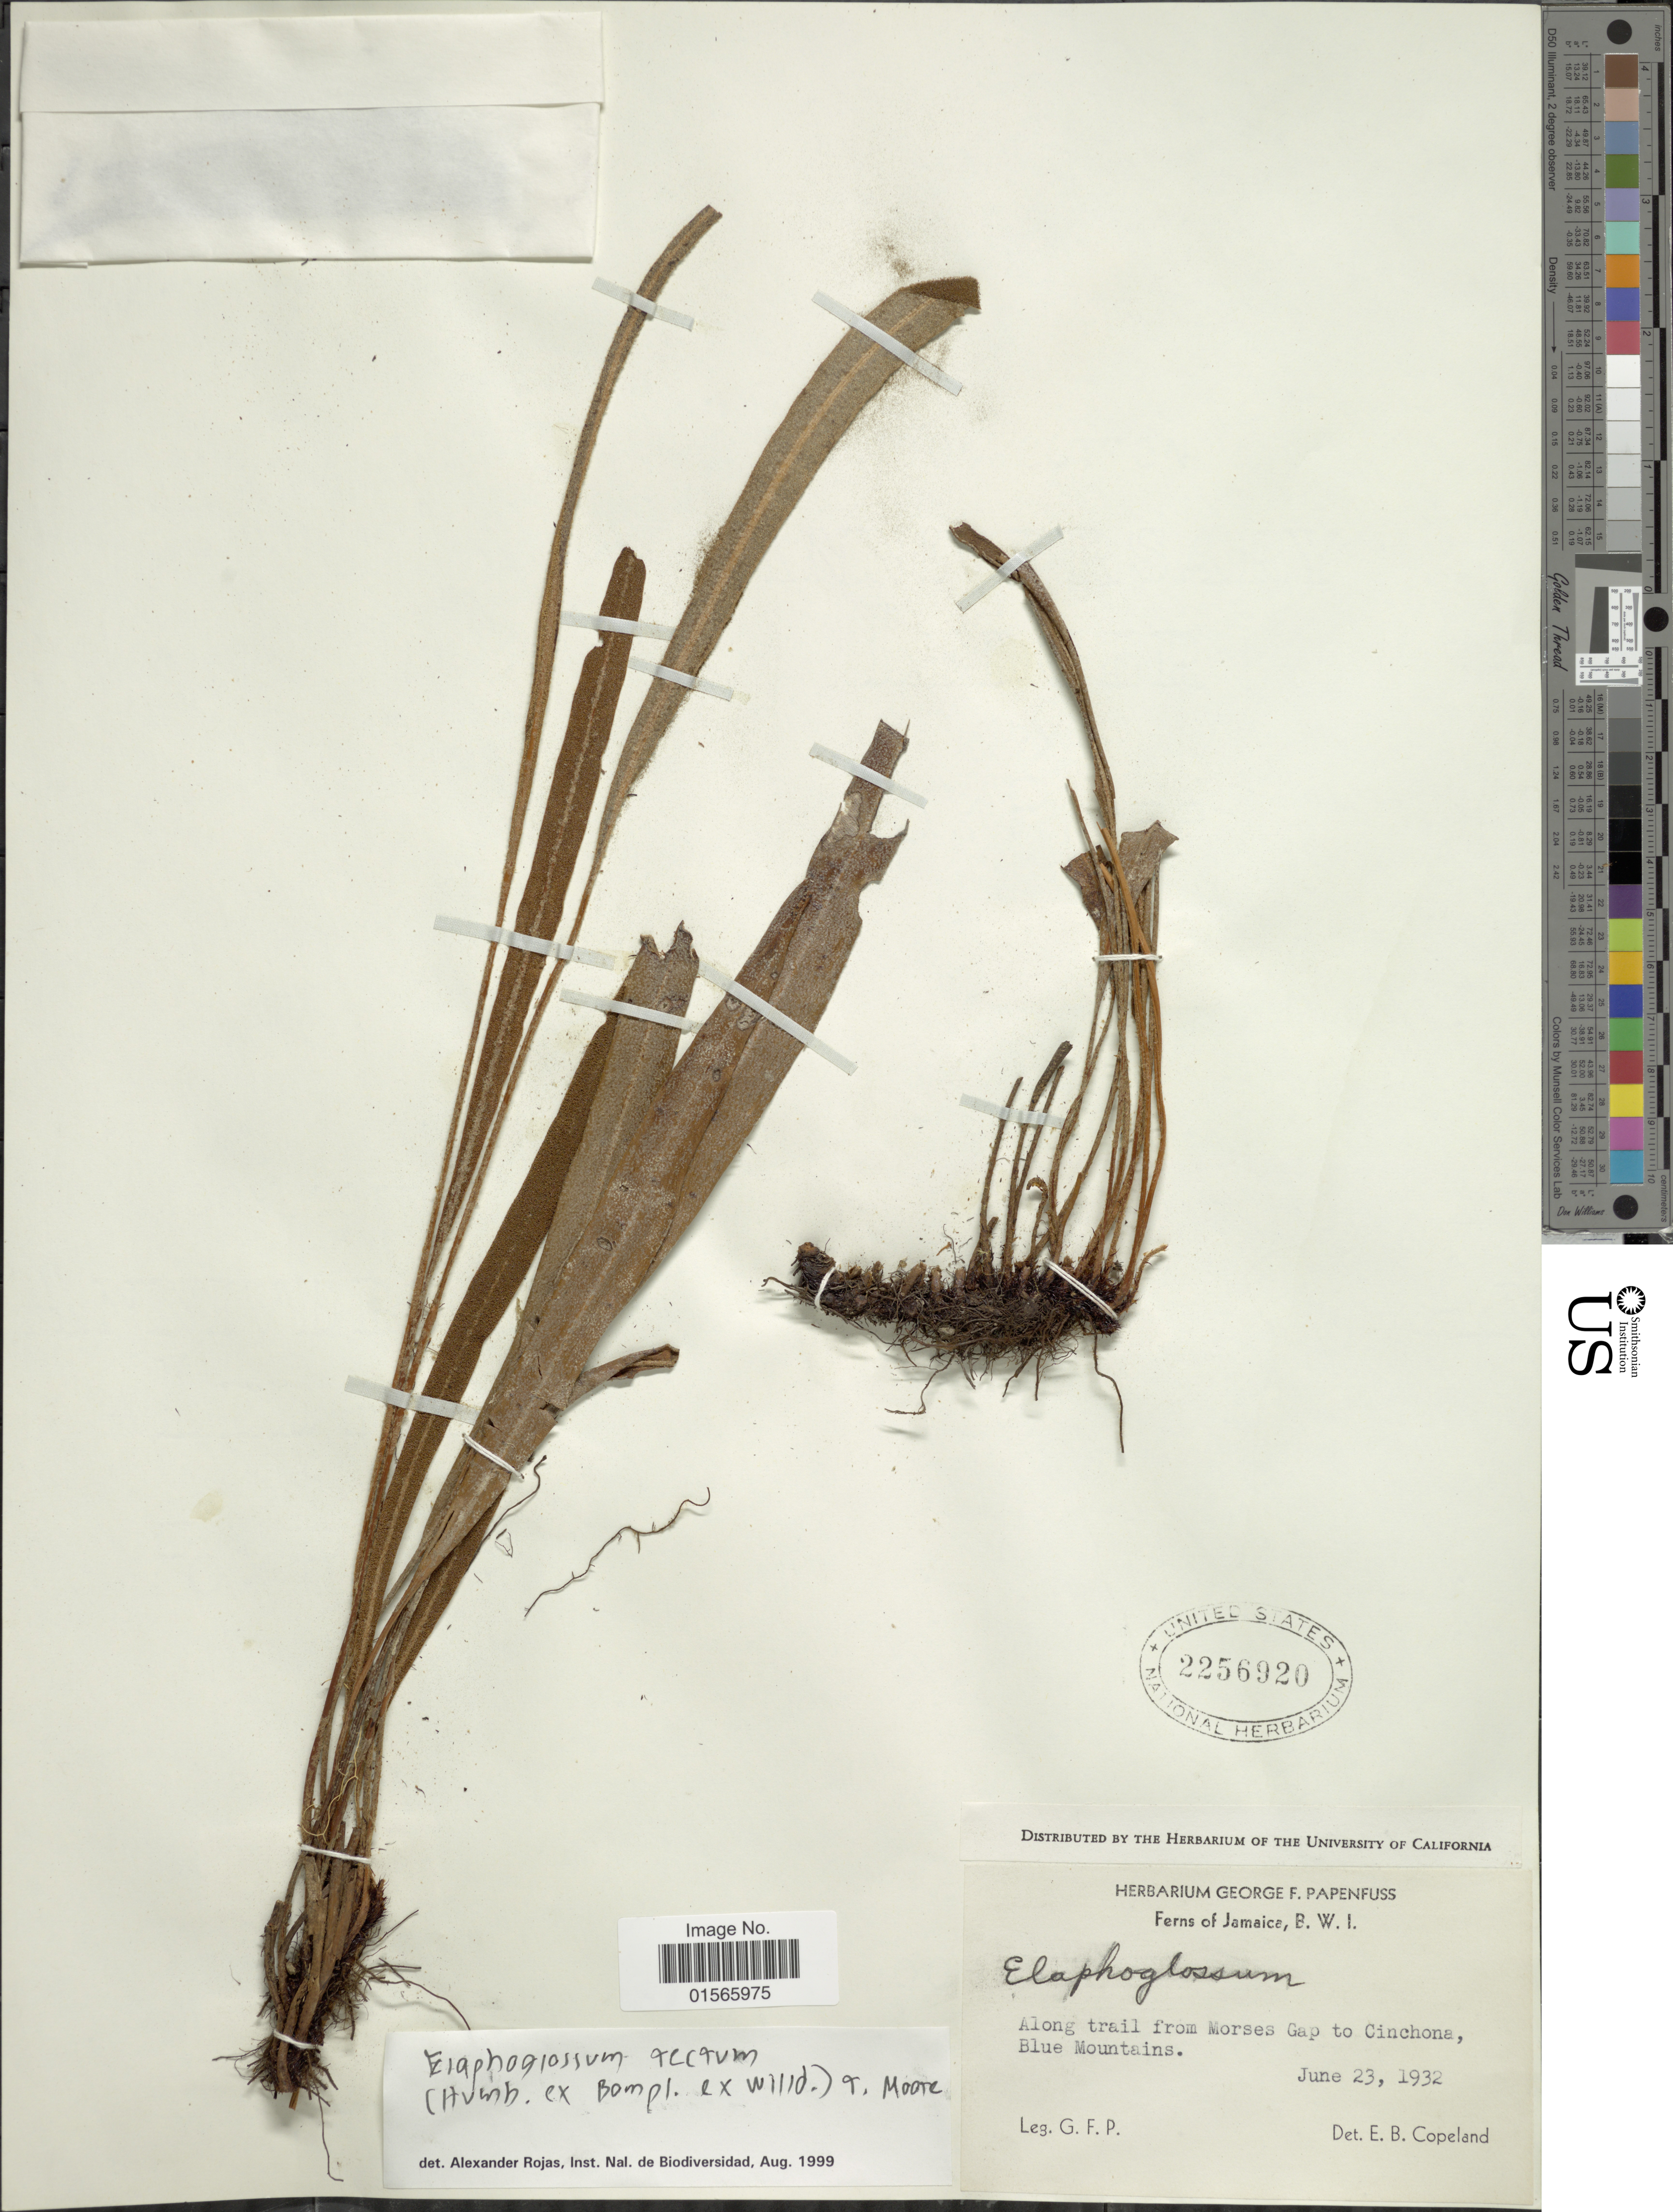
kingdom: Plantae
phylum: Tracheophyta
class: Polypodiopsida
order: Polypodiales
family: Dryopteridaceae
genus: Elaphoglossum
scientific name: Elaphoglossum tectum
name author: (Humb. & Bonpl.) Moore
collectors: G. Papenfuss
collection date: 1932-06-23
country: Jamaica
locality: Along trail from Morses Gap to Cinchona, Blue Mountains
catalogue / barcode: US 2256920